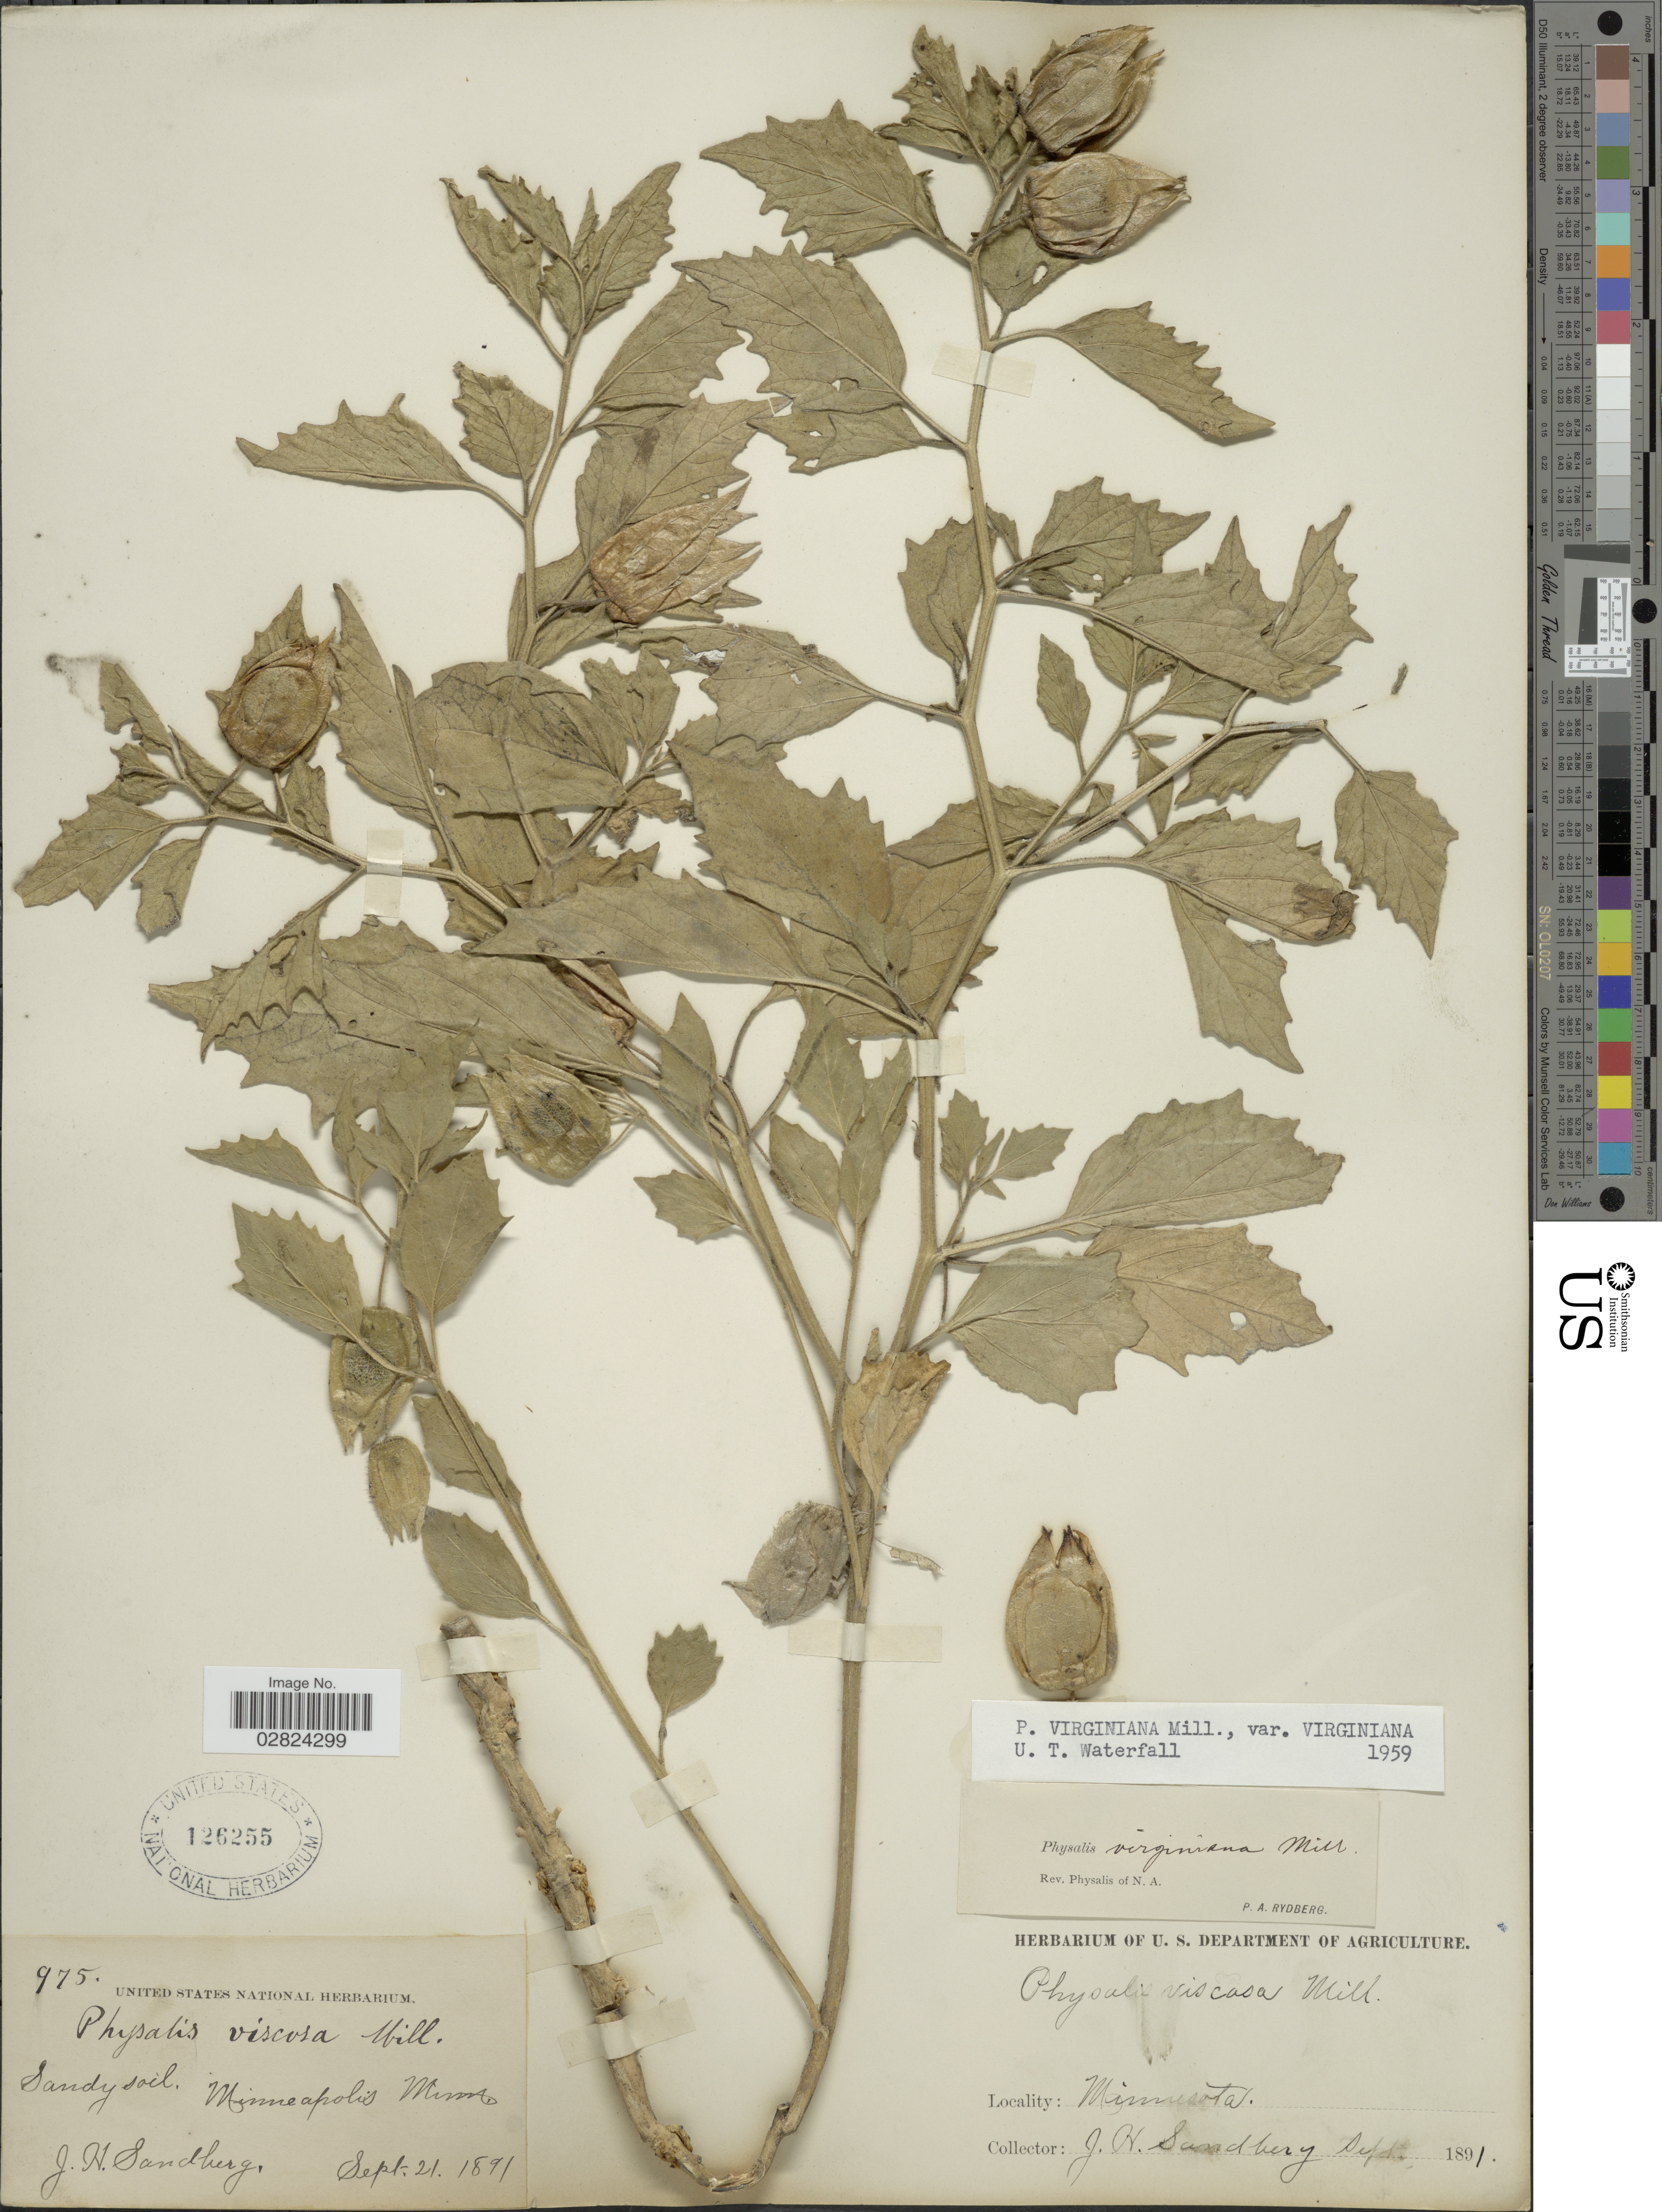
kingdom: Plantae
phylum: Tracheophyta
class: Magnoliopsida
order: Solanales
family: Solanaceae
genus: Physalis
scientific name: Physalis virginiana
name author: Mill.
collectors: J. H. Sandberg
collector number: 975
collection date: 1891-09-21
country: United States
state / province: Minnesota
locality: Minneapolis Minn.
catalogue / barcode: US 126255